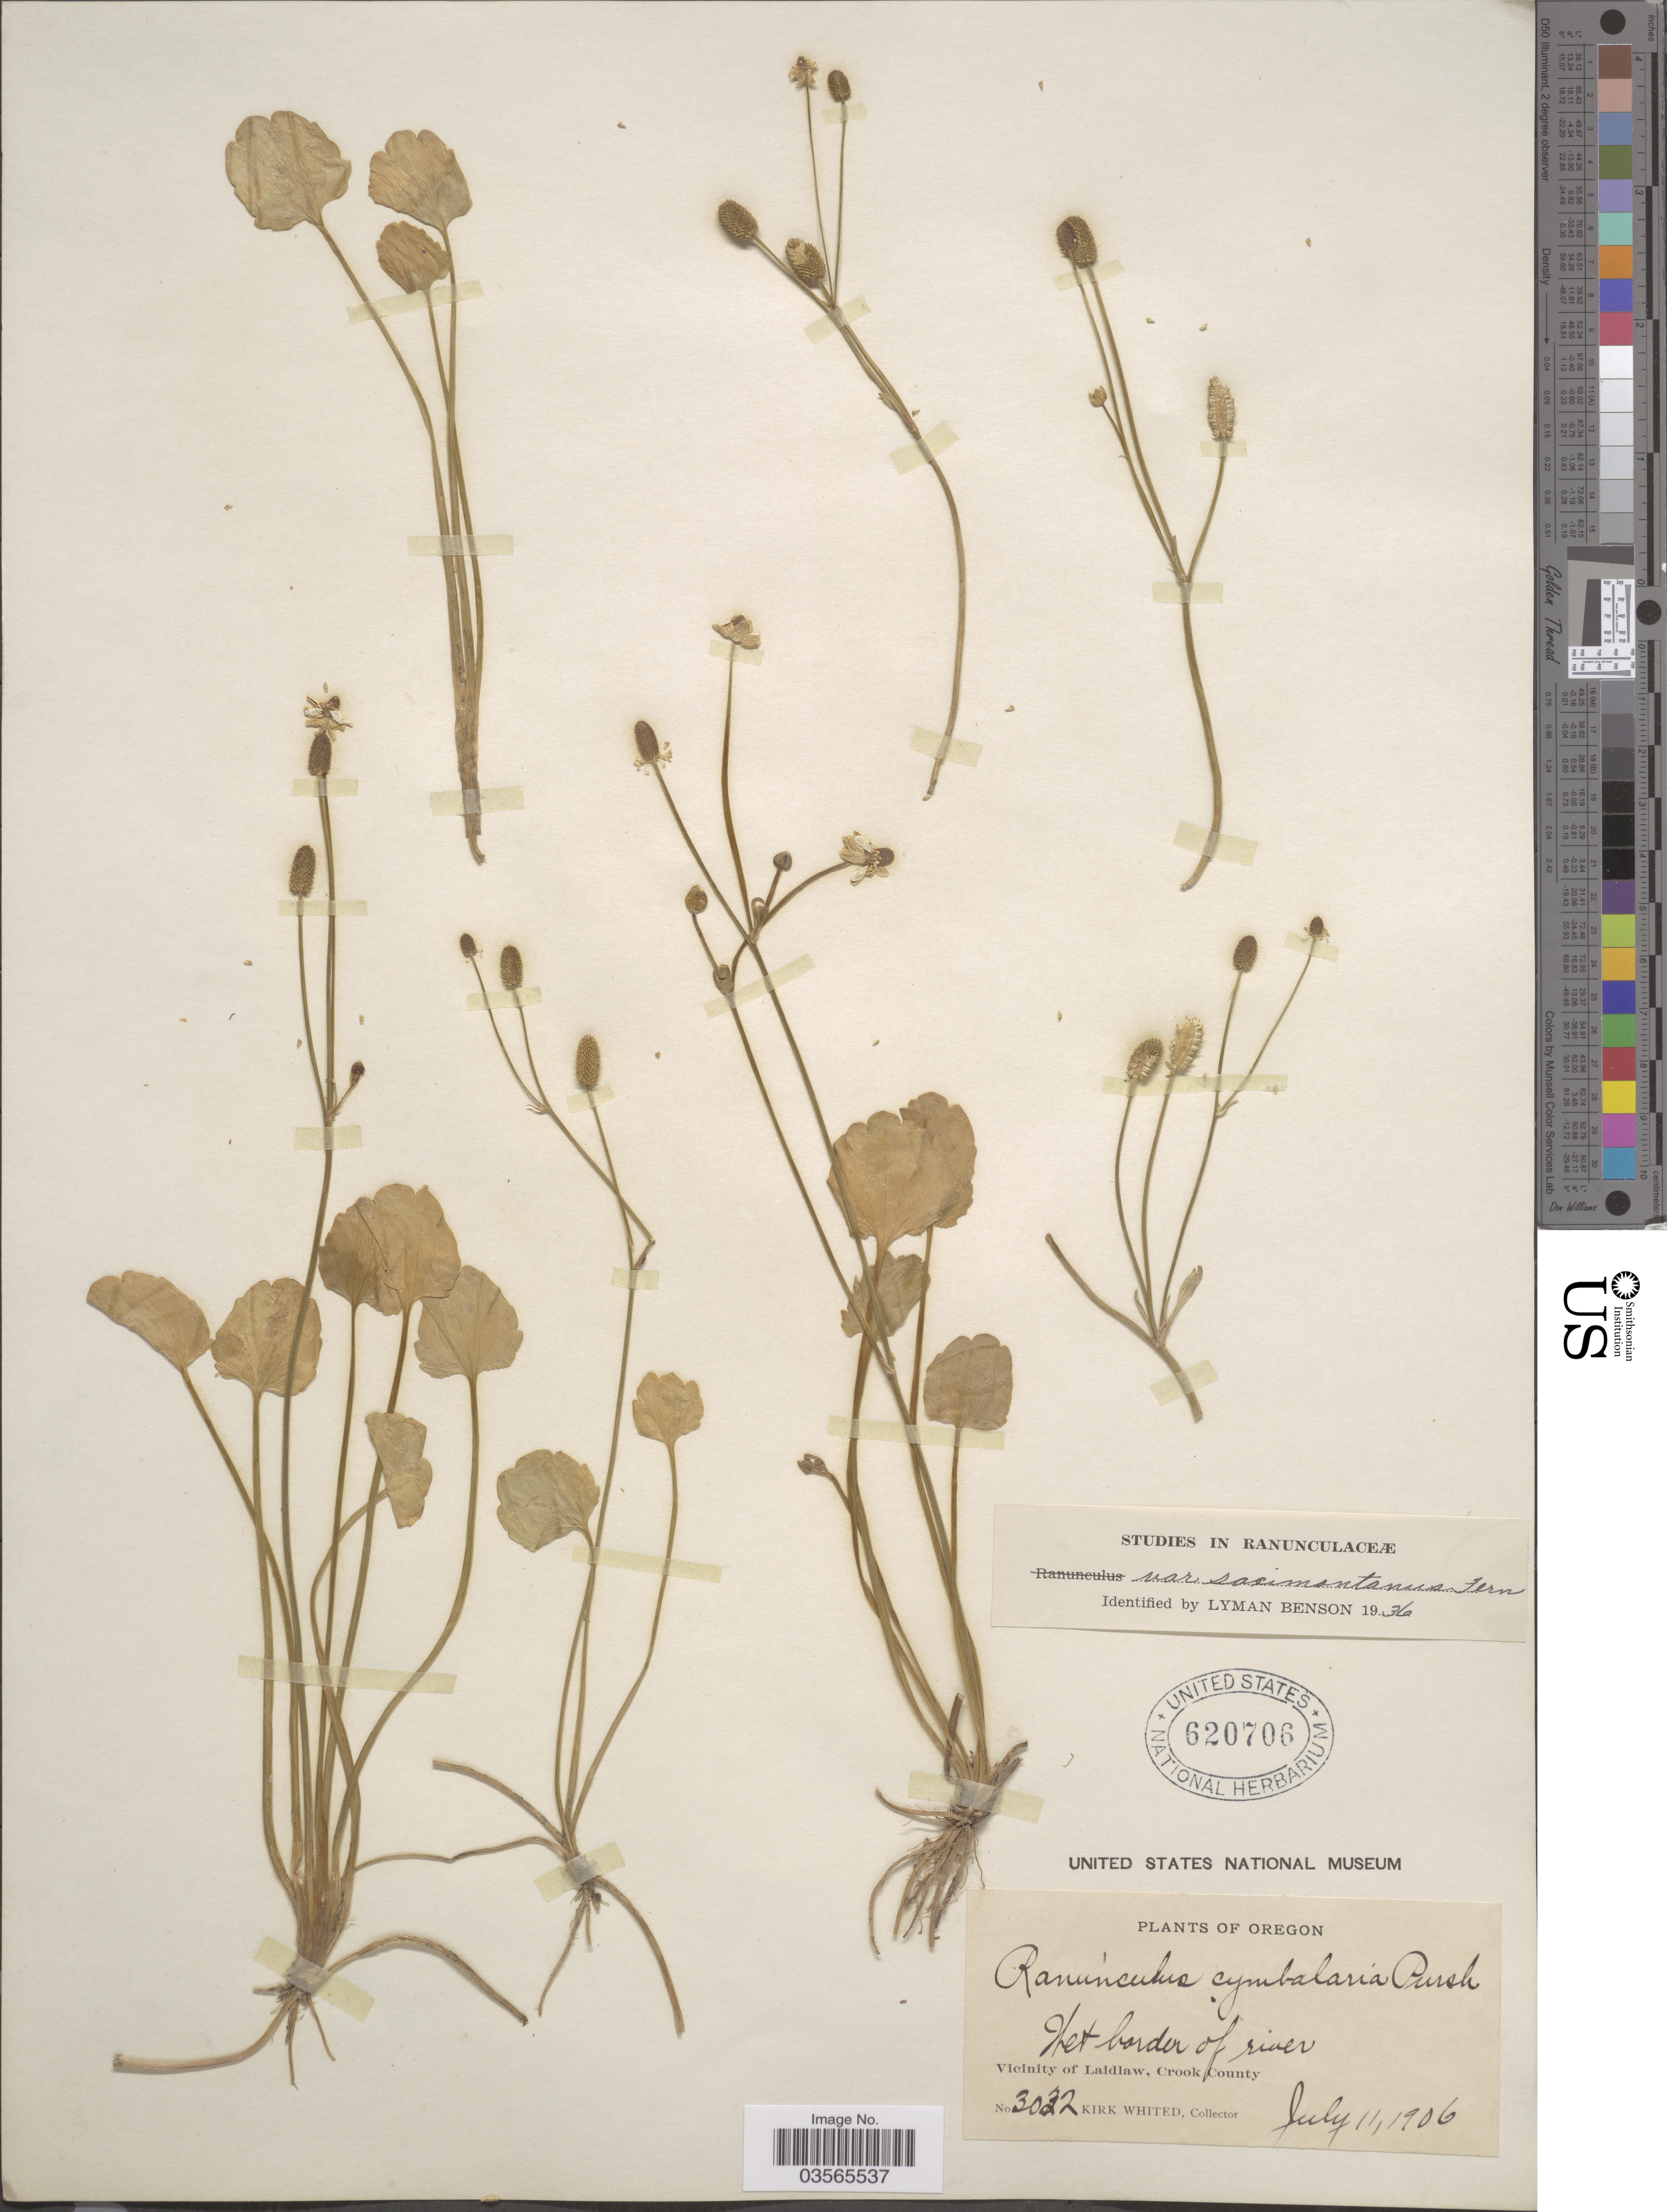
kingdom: Plantae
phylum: Tracheophyta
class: Magnoliopsida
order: Ranunculales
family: Ranunculaceae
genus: Halerpestes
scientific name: Halerpestes cymbalaria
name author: (Pursh) Greene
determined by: Strong, M. T., (US), Smithsonian Institution - National Museum of Natural History (UNITED STATES)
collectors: K. Whited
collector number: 3032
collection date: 1906-07-11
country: United States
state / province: Oregon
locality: Vicinity of Laidlaw, Crook County.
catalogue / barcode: US 620706